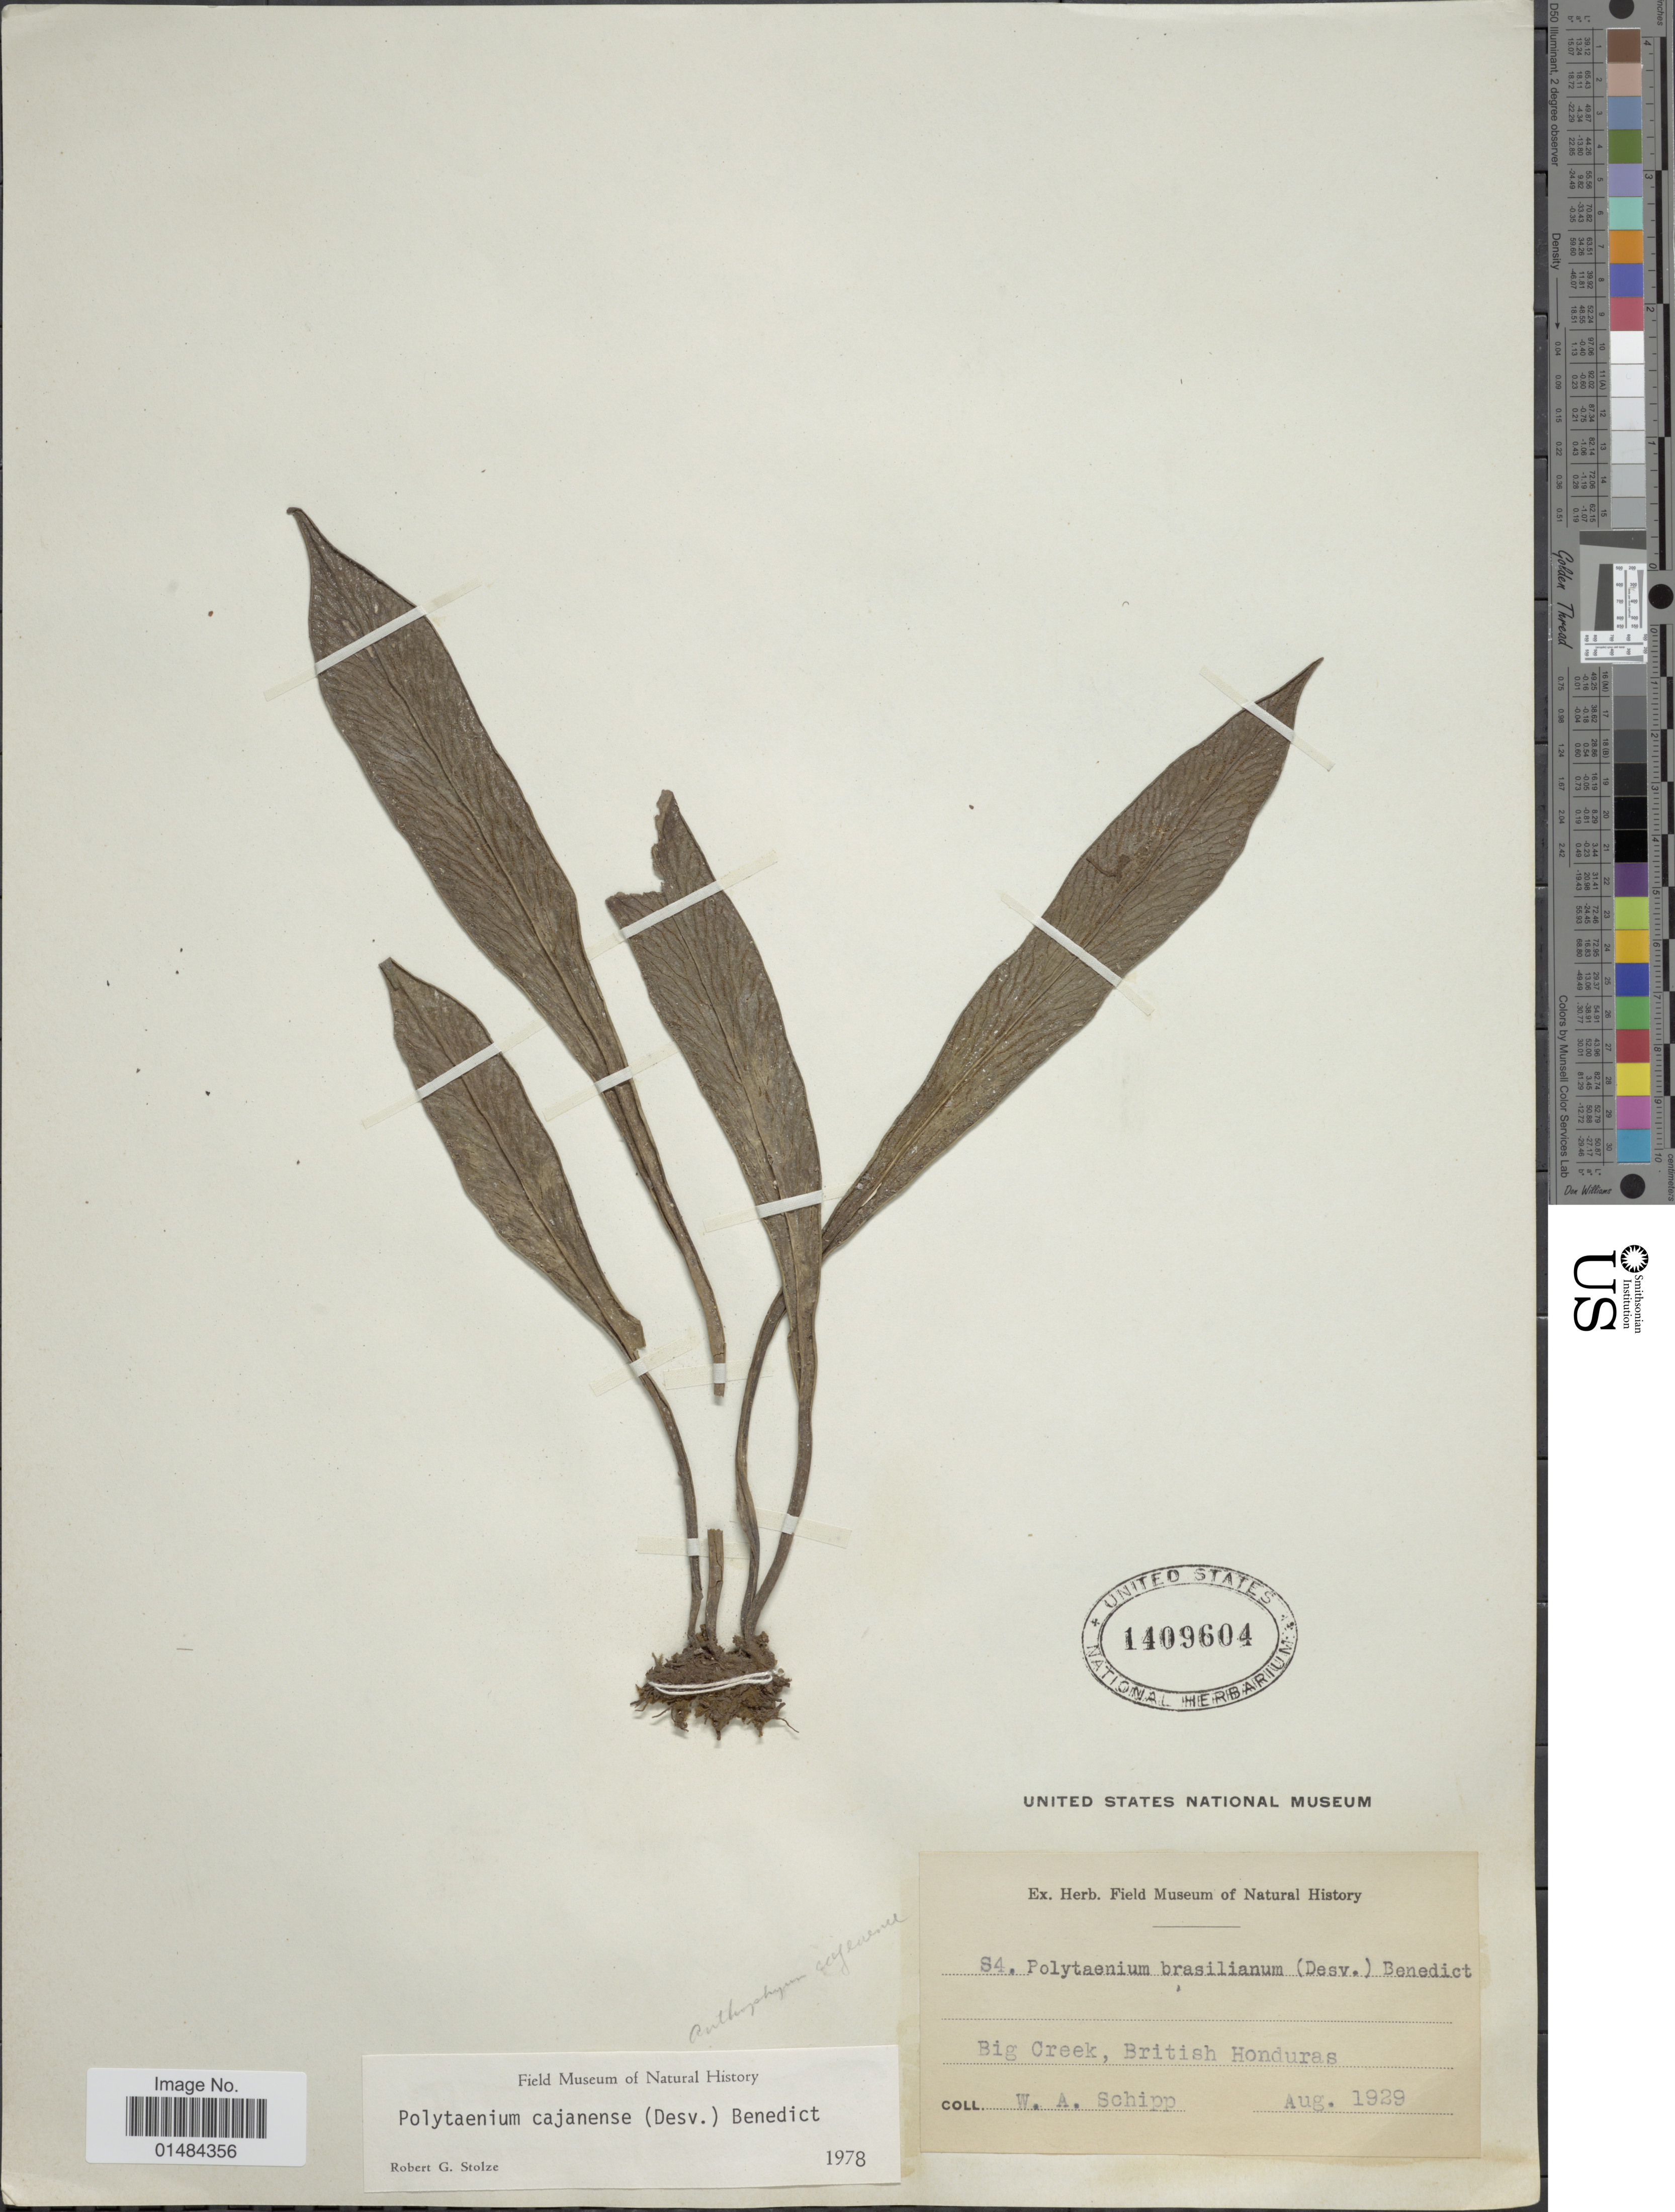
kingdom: Plantae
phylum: Tracheophyta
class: Polypodiopsida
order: Polypodiales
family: Pteridaceae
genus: Polytaenium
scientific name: Polytaenium cajenense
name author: (Desv.) Benedict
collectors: W. Schipp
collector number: S4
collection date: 1929-08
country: Belize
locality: British Honduras, Big Creek.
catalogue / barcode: US 1409604